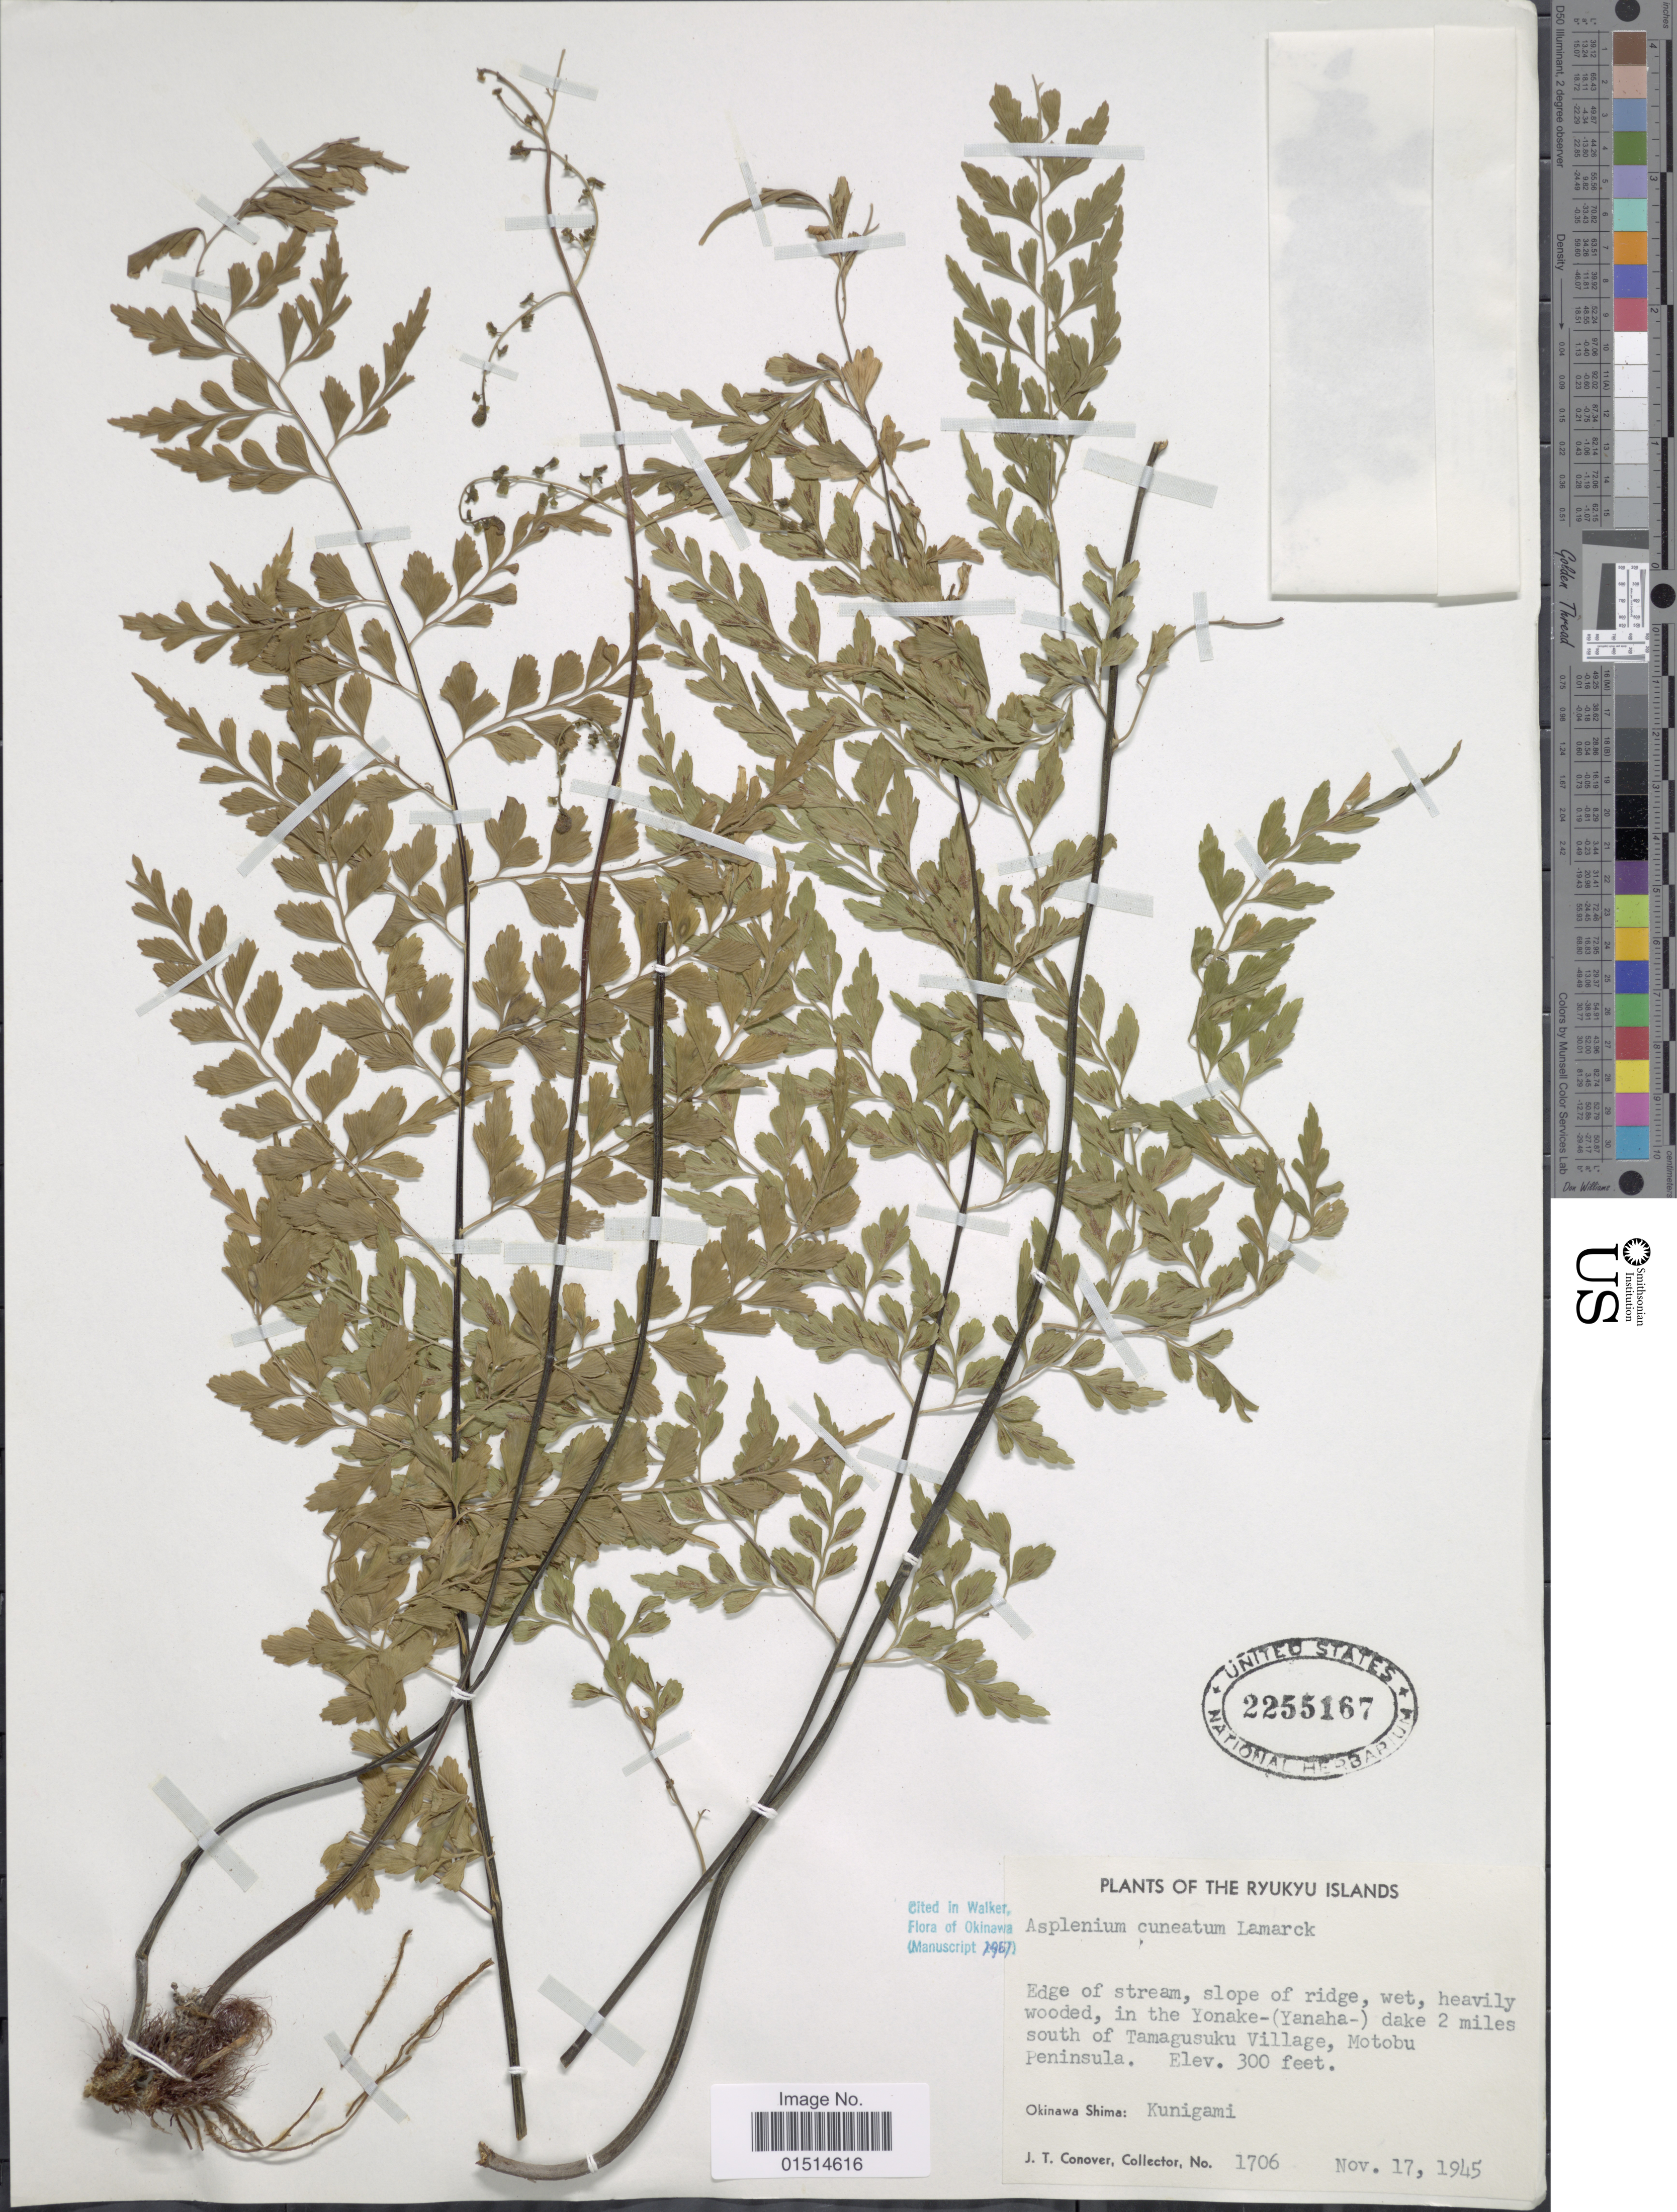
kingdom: Plantae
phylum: Tracheophyta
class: Polypodiopsida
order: Polypodiales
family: Aspleniaceae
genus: Asplenium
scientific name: Asplenium cuneatum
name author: Lam.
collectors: J. T. Conover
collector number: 1706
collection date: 1945-11-17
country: Japan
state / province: Okinawa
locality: Okinawa Shima: Kunigami, Ryukyu Islands, in the Yonake-(Yanaha-) dake 2 miles south of Tamagusuku Village, Motobu Peninsula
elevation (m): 91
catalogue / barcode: US 2255167